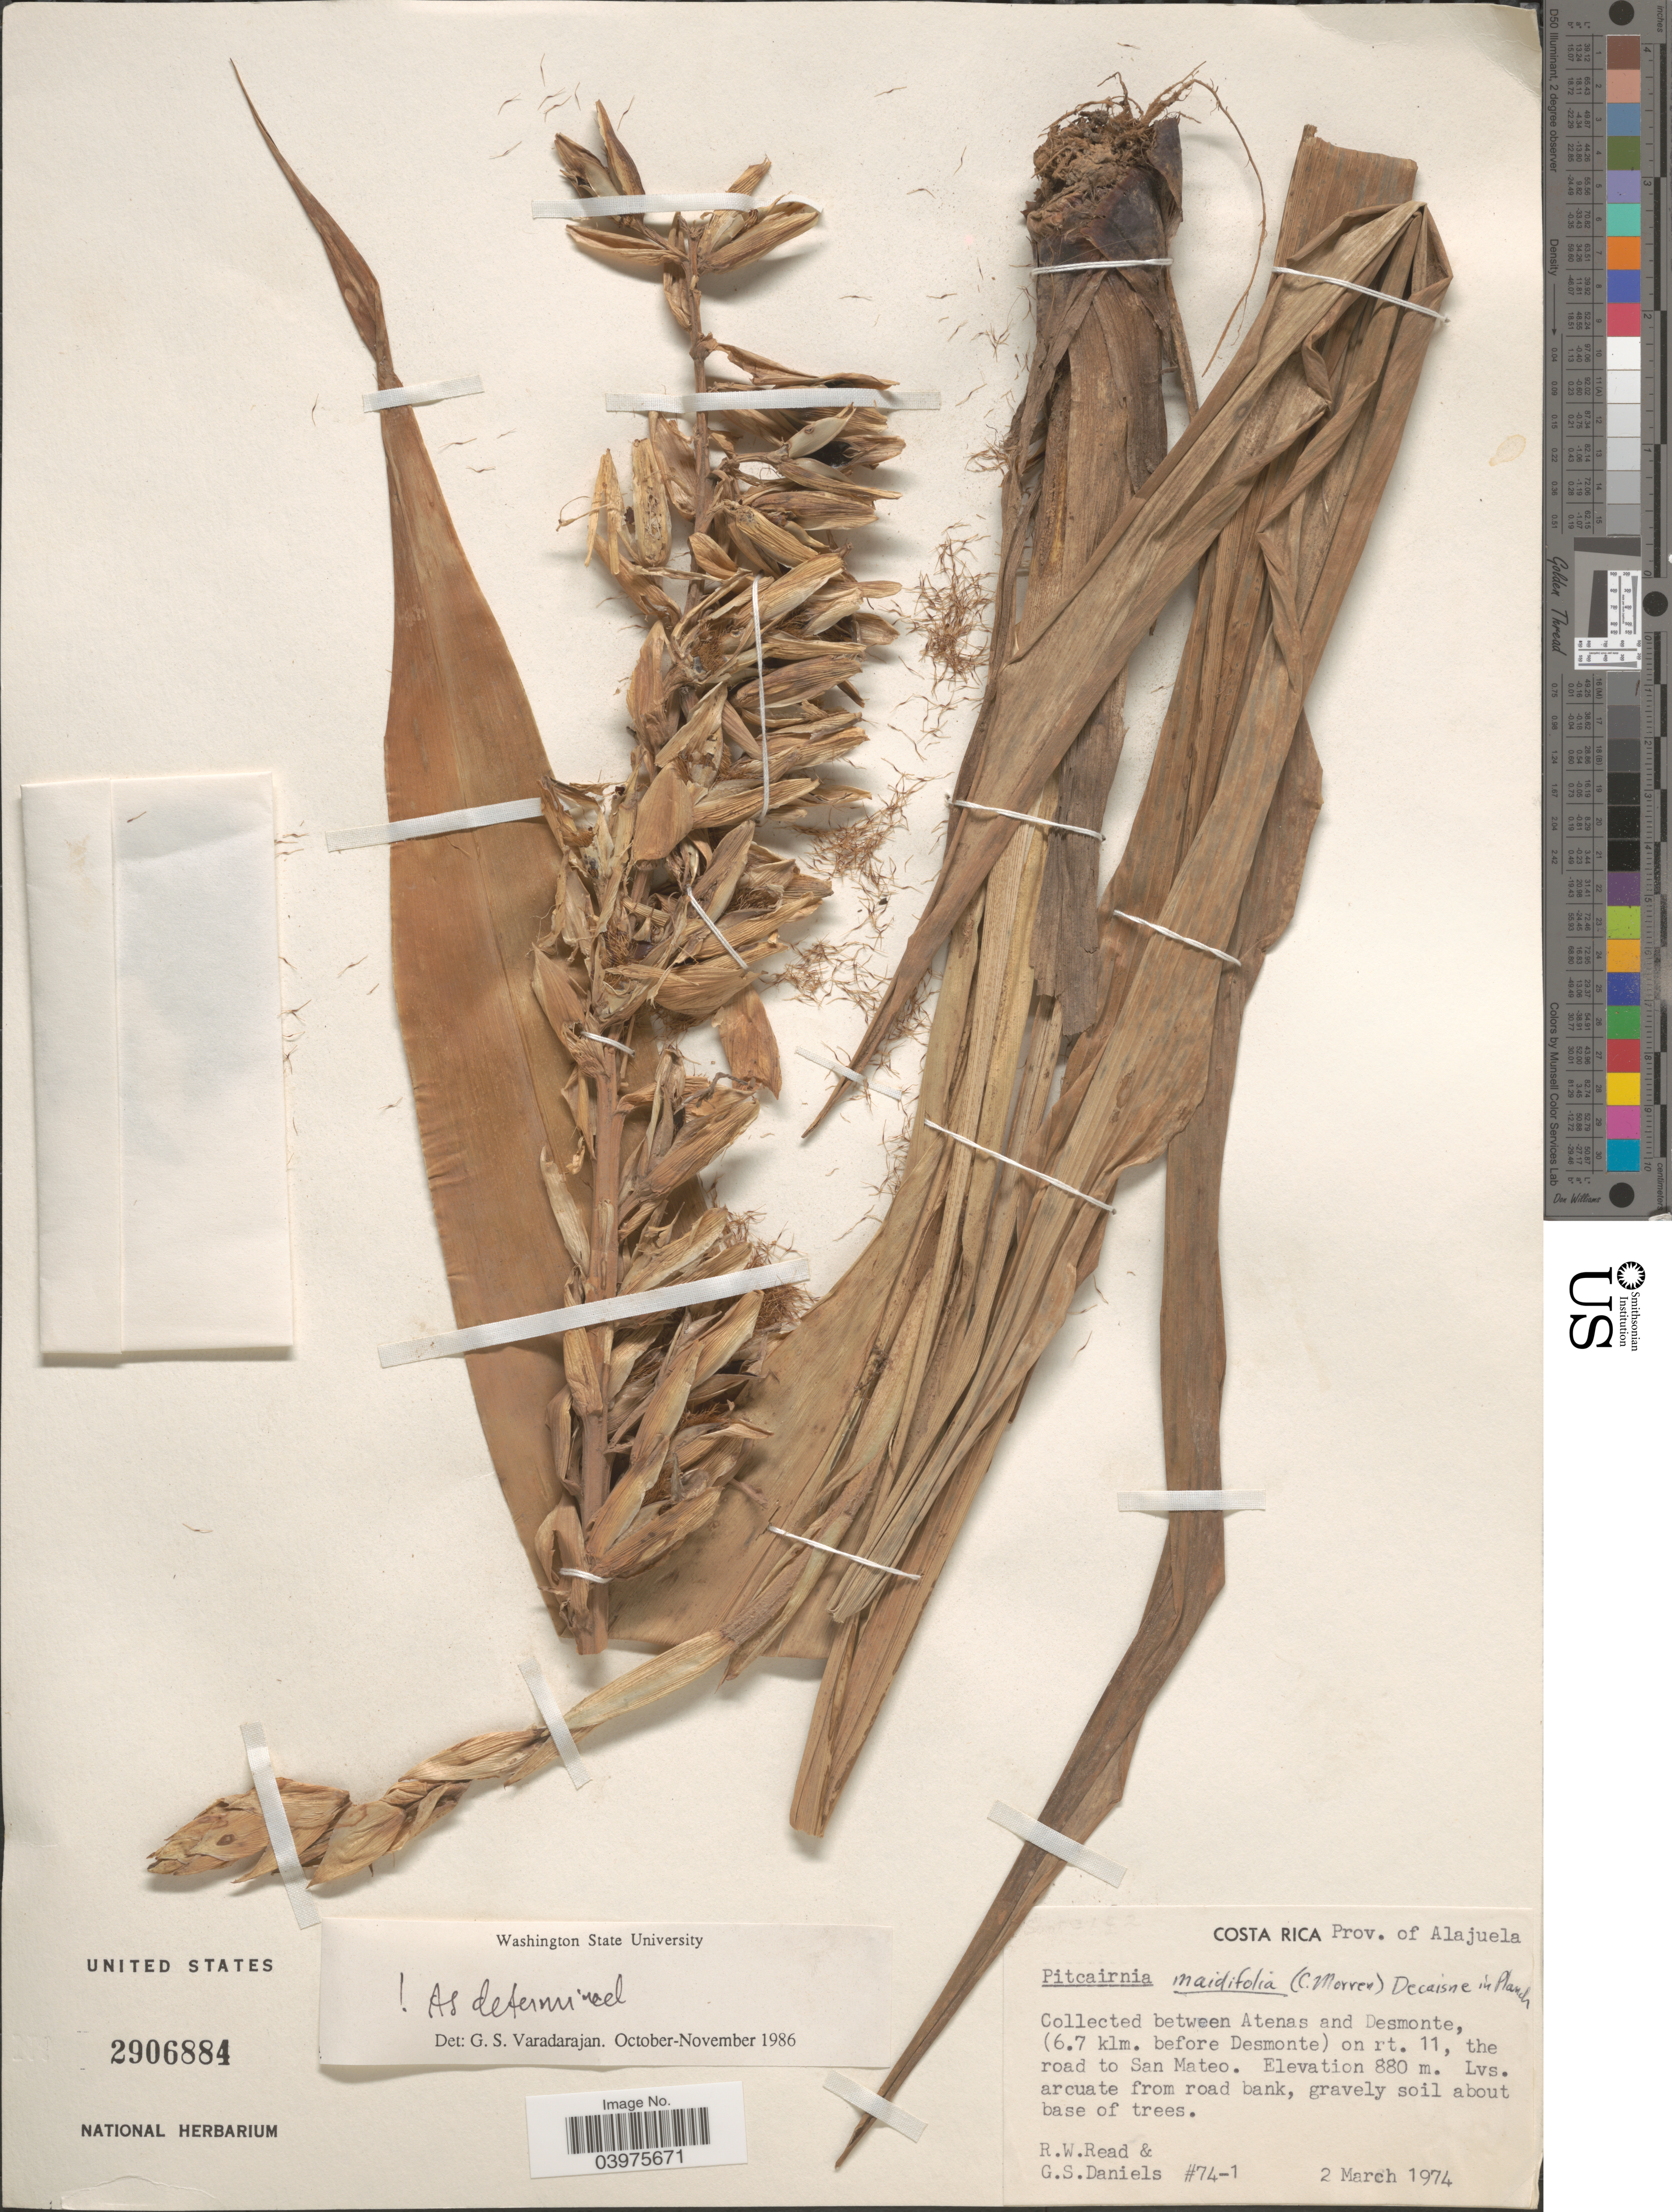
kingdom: Plantae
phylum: Tracheophyta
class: Liliopsida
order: Poales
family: Bromeliaceae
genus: Pitcairnia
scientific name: Pitcairnia maidifolia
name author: (C. Morren) Decne. ex Planch.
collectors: R. W. Read & G. S. Daniels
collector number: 74-1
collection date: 1974-03-02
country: Costa Rica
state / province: Alajuela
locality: Between Atenas and Desmonte, (6.7 klm. before Desmonte) on rt. 11, the road to San Mateo.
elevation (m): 880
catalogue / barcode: US 2906884